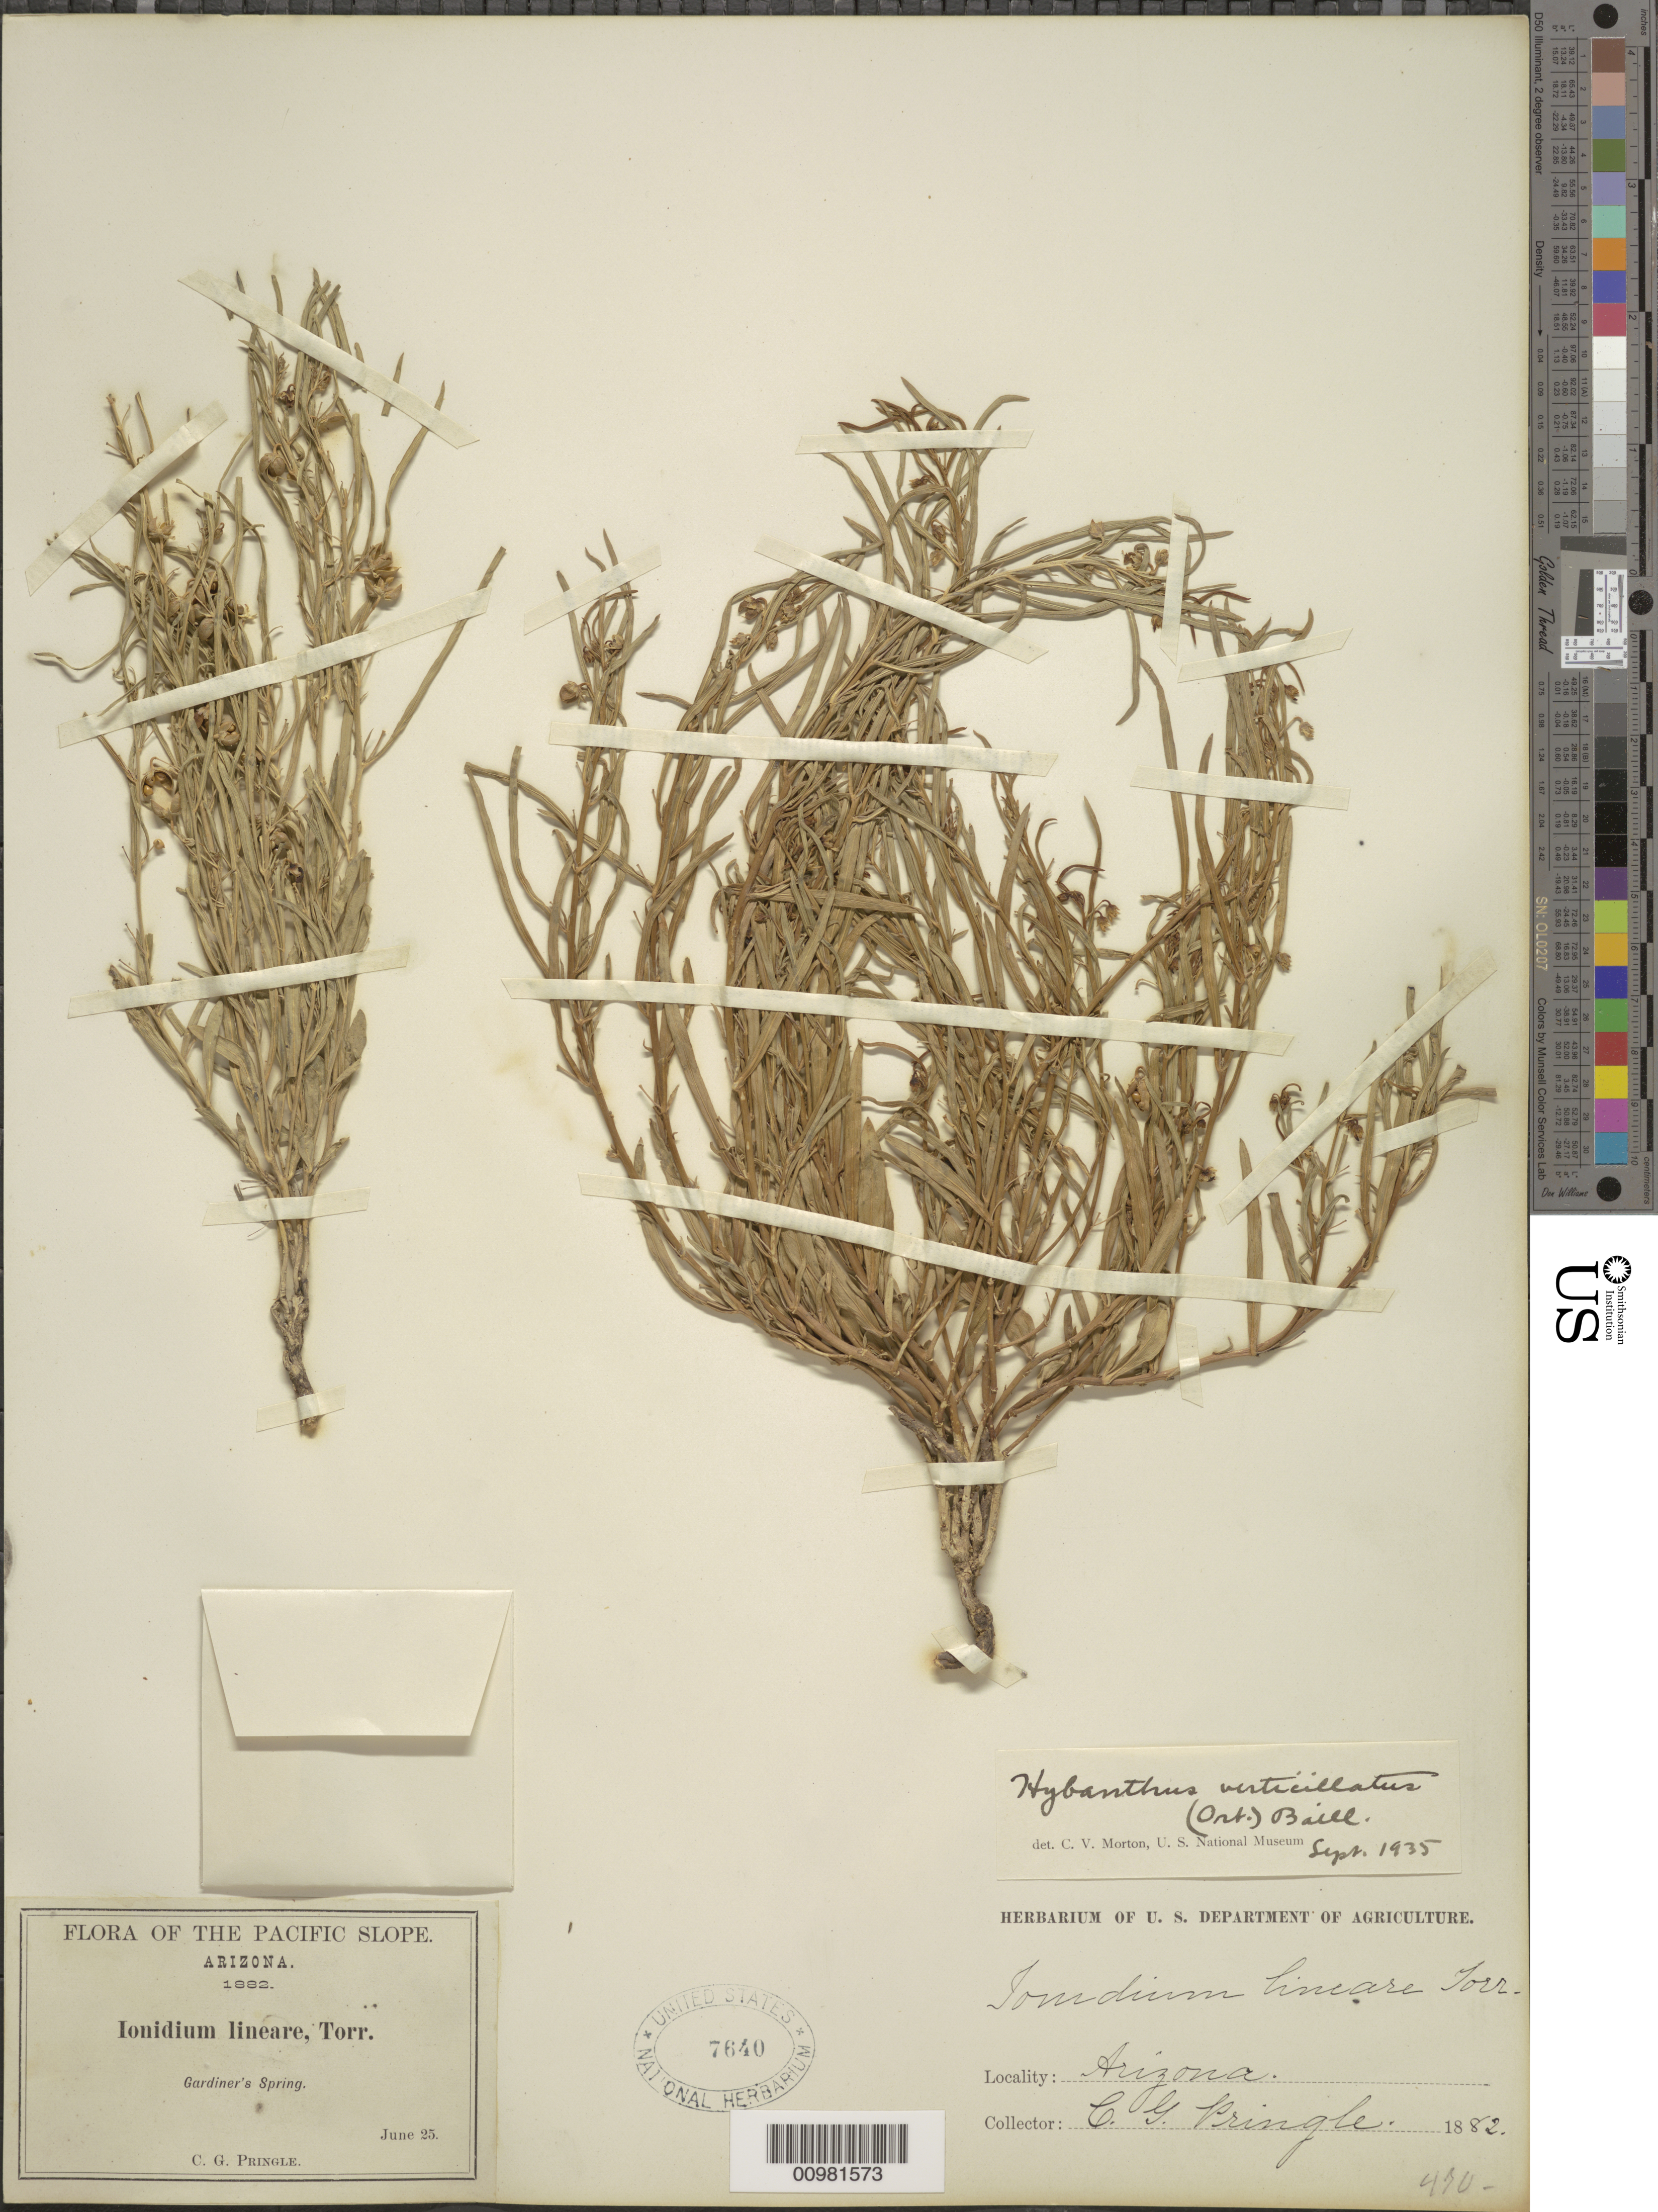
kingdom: Plantae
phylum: Tracheophyta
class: Magnoliopsida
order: Malpighiales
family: Violaceae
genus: Pombalia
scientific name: Pombalia verticillata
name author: (Ortega) Paula-Souza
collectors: C. G. Pringle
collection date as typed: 25 Jun 1882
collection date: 1882-06-25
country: United States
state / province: Arizona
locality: Gardiner's Spring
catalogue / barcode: US 7640